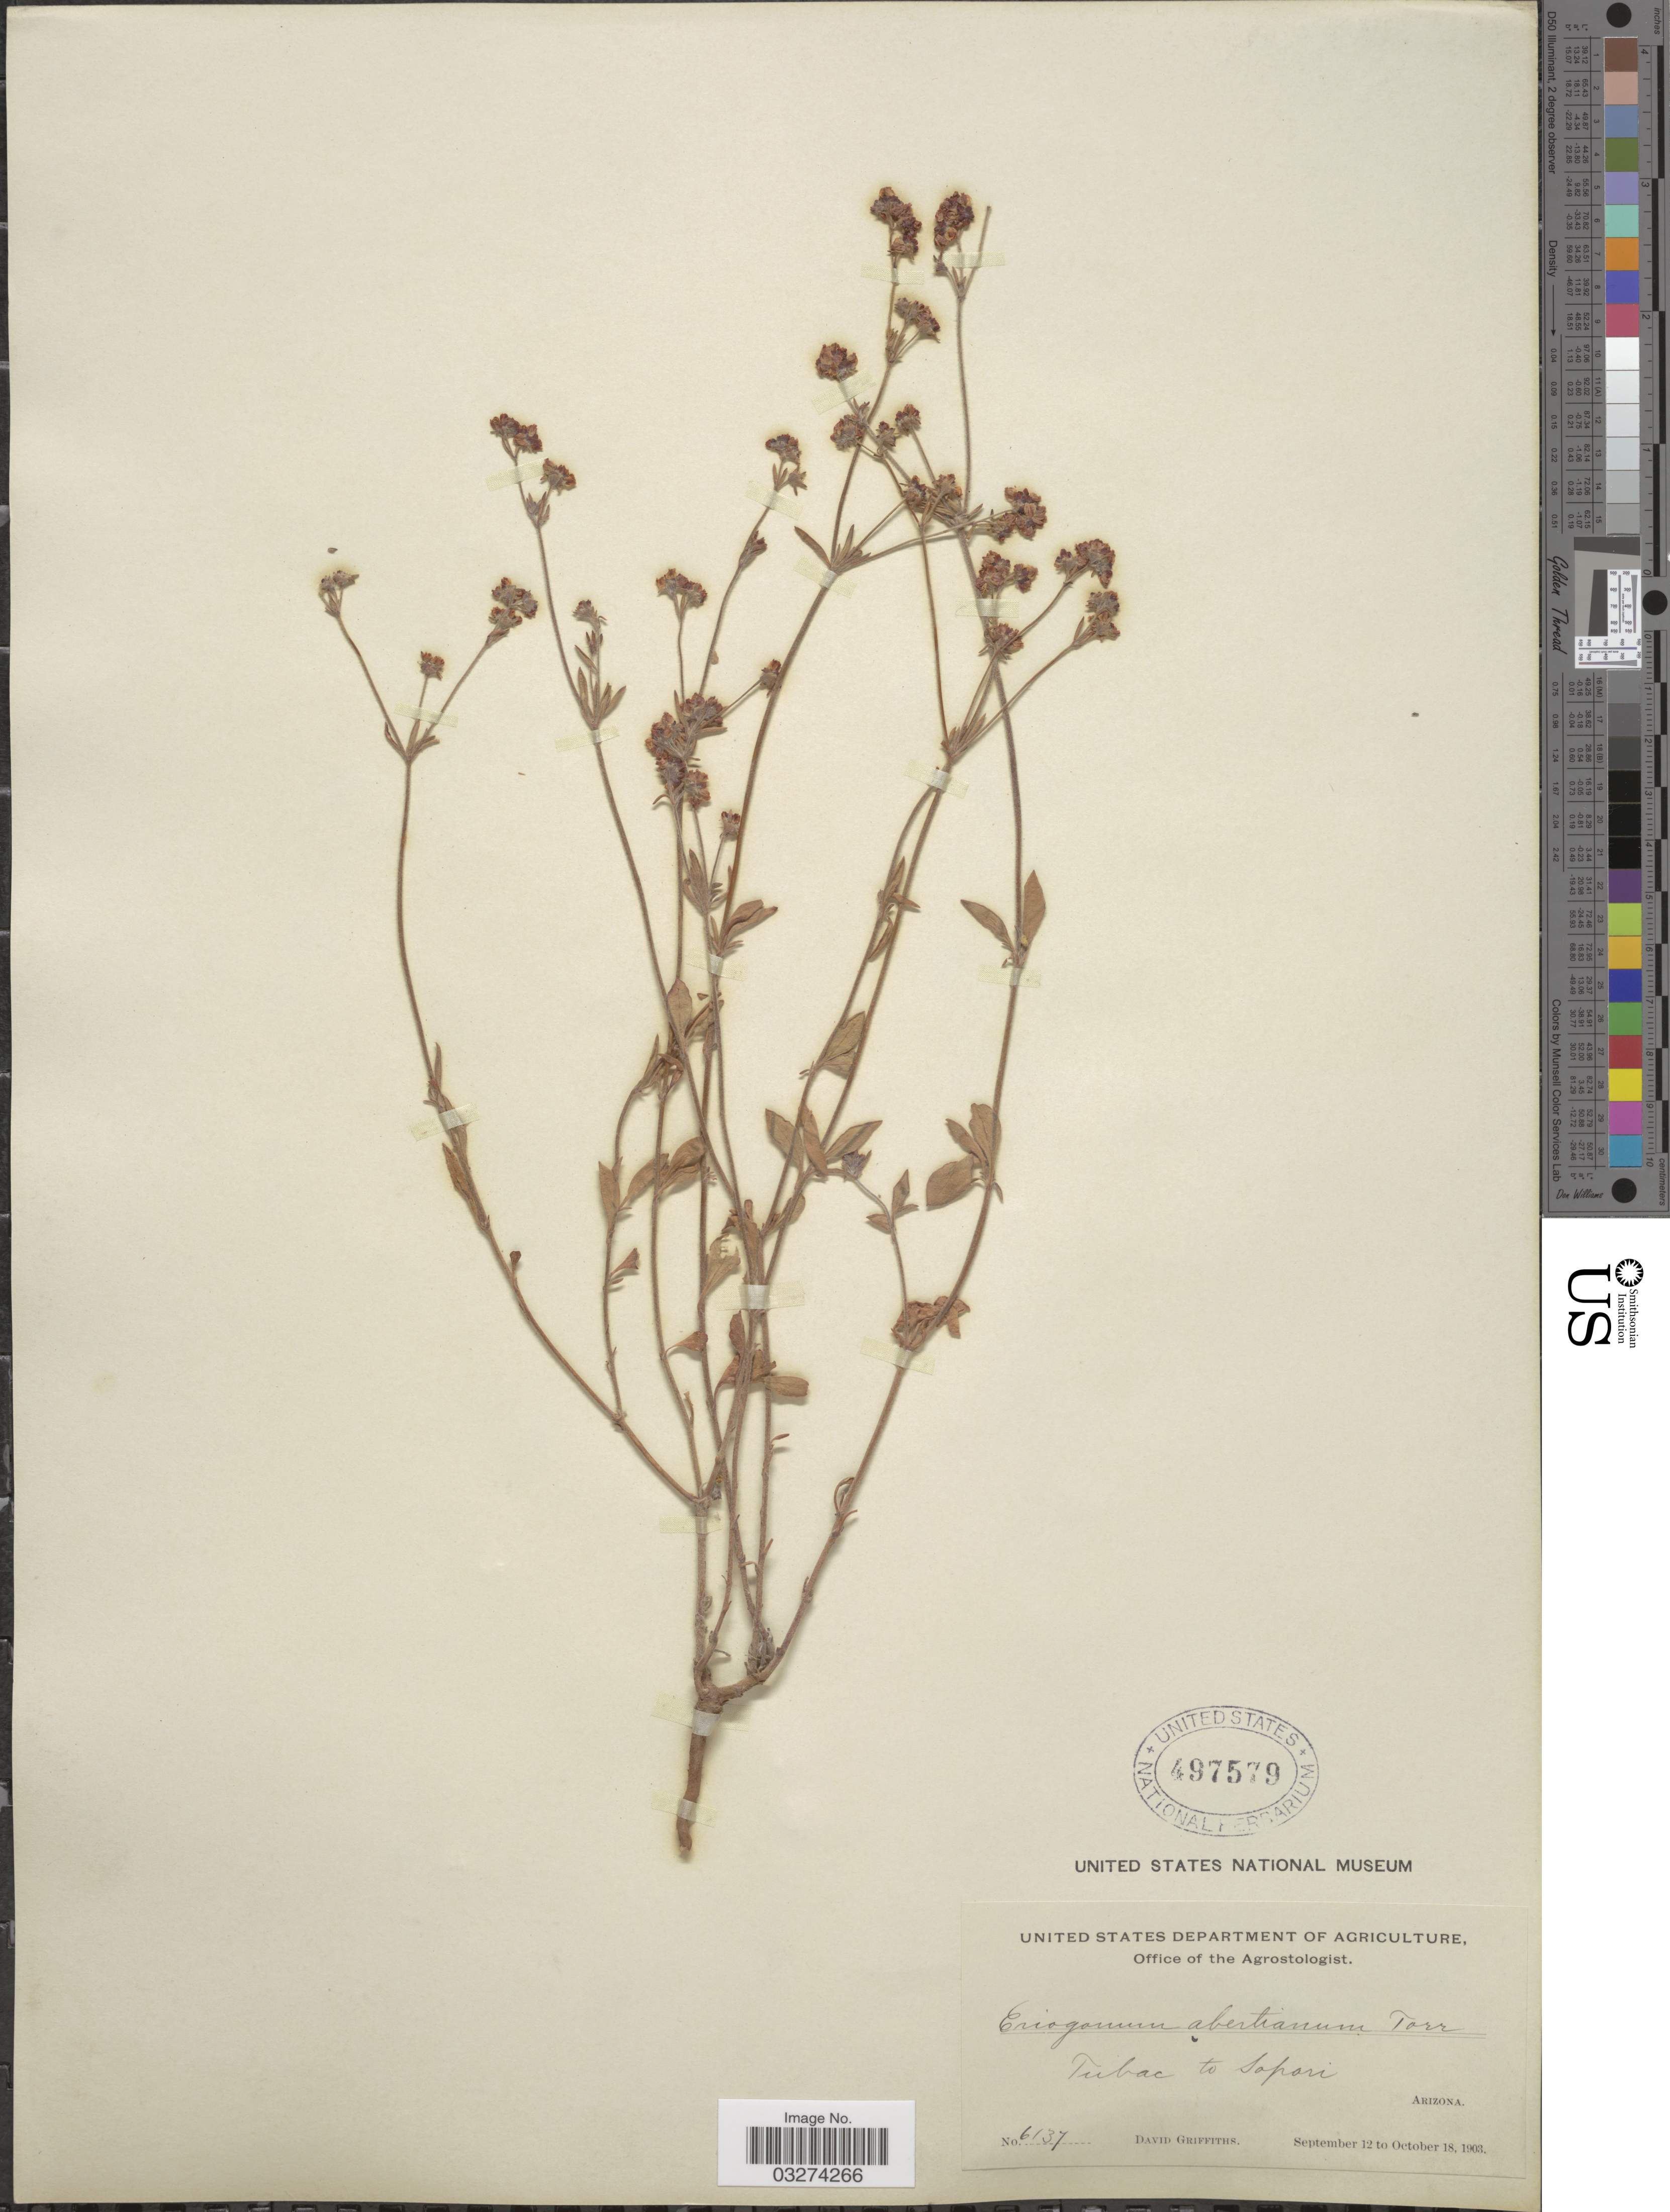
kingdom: Plantae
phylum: Tracheophyta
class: Magnoliopsida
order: Caryophyllales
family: Polygonaceae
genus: Eriogonum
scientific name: Eriogonum abertianum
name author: Torr.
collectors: D. Griffiths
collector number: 6137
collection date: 1903-09-12/1903-10-18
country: United States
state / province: Arizona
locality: Tubac to Sopori.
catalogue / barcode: US 497579